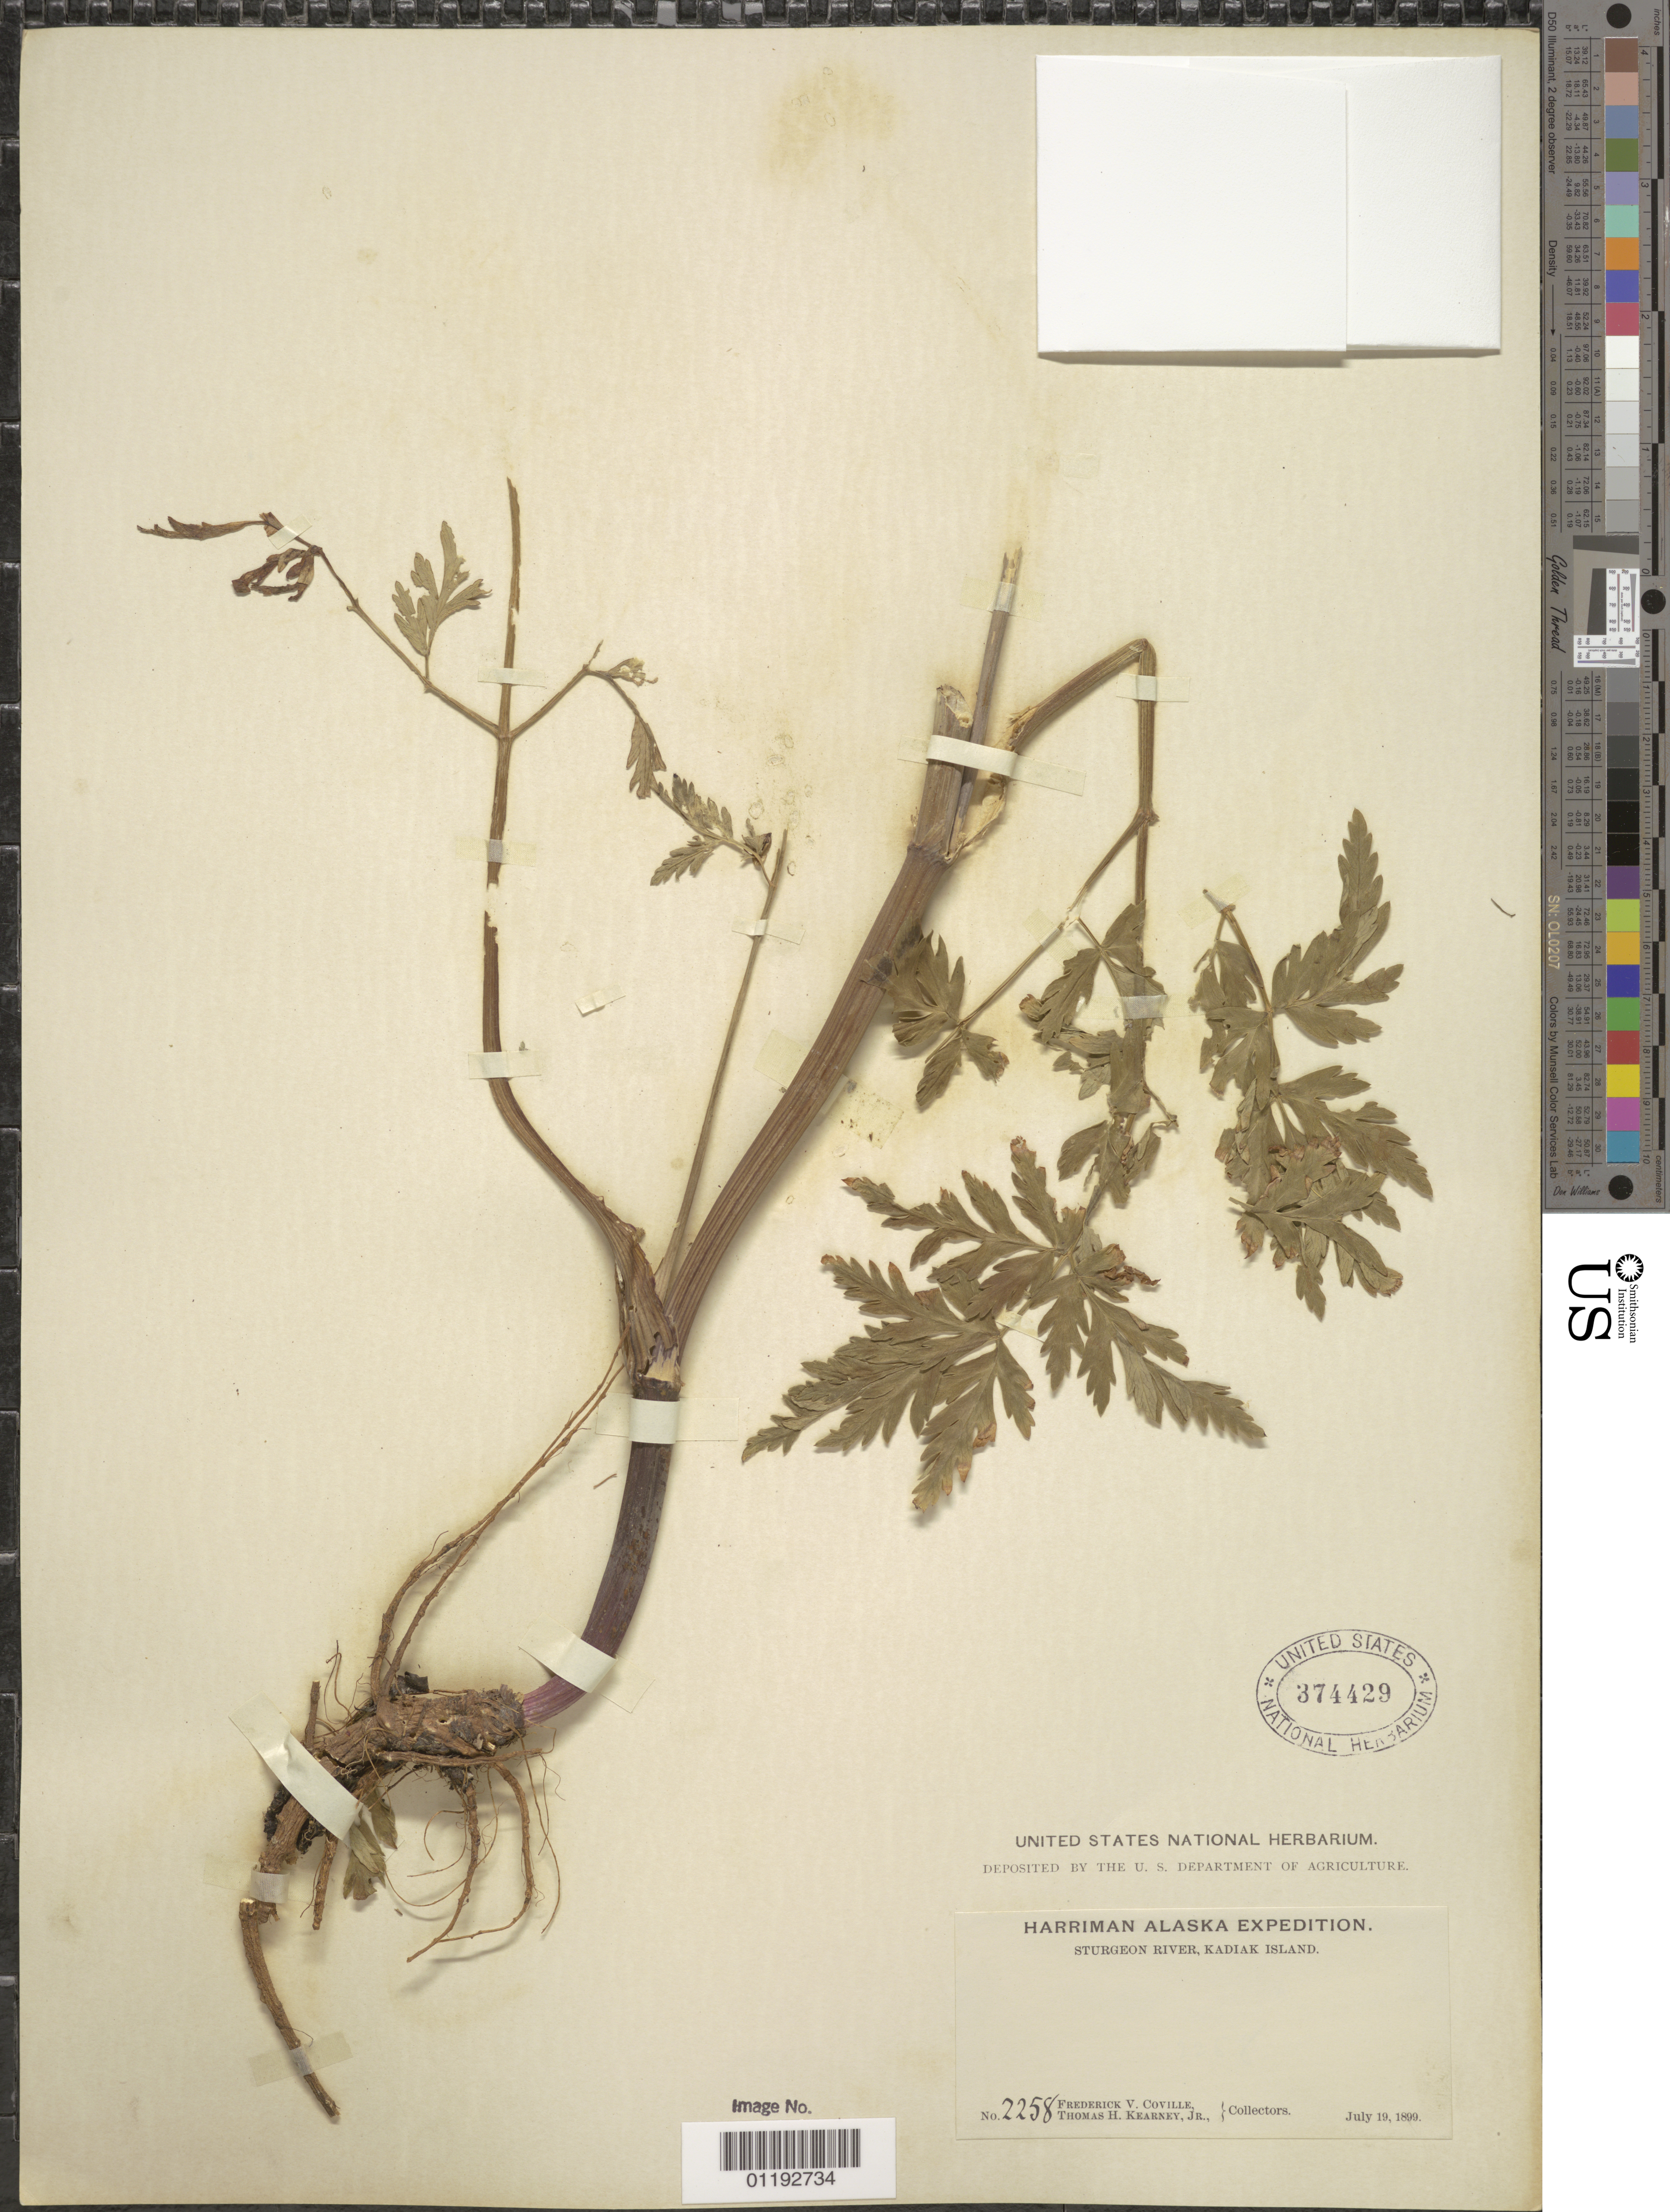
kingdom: Plantae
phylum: Tracheophyta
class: Magnoliopsida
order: Apiales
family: Apiaceae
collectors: F. V. Coville & T. H. Kearney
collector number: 2258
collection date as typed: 19 Jul 1899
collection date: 1899-07-19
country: United States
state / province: Alaska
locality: Sturgeon River, Kadiak Island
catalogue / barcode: US 374429